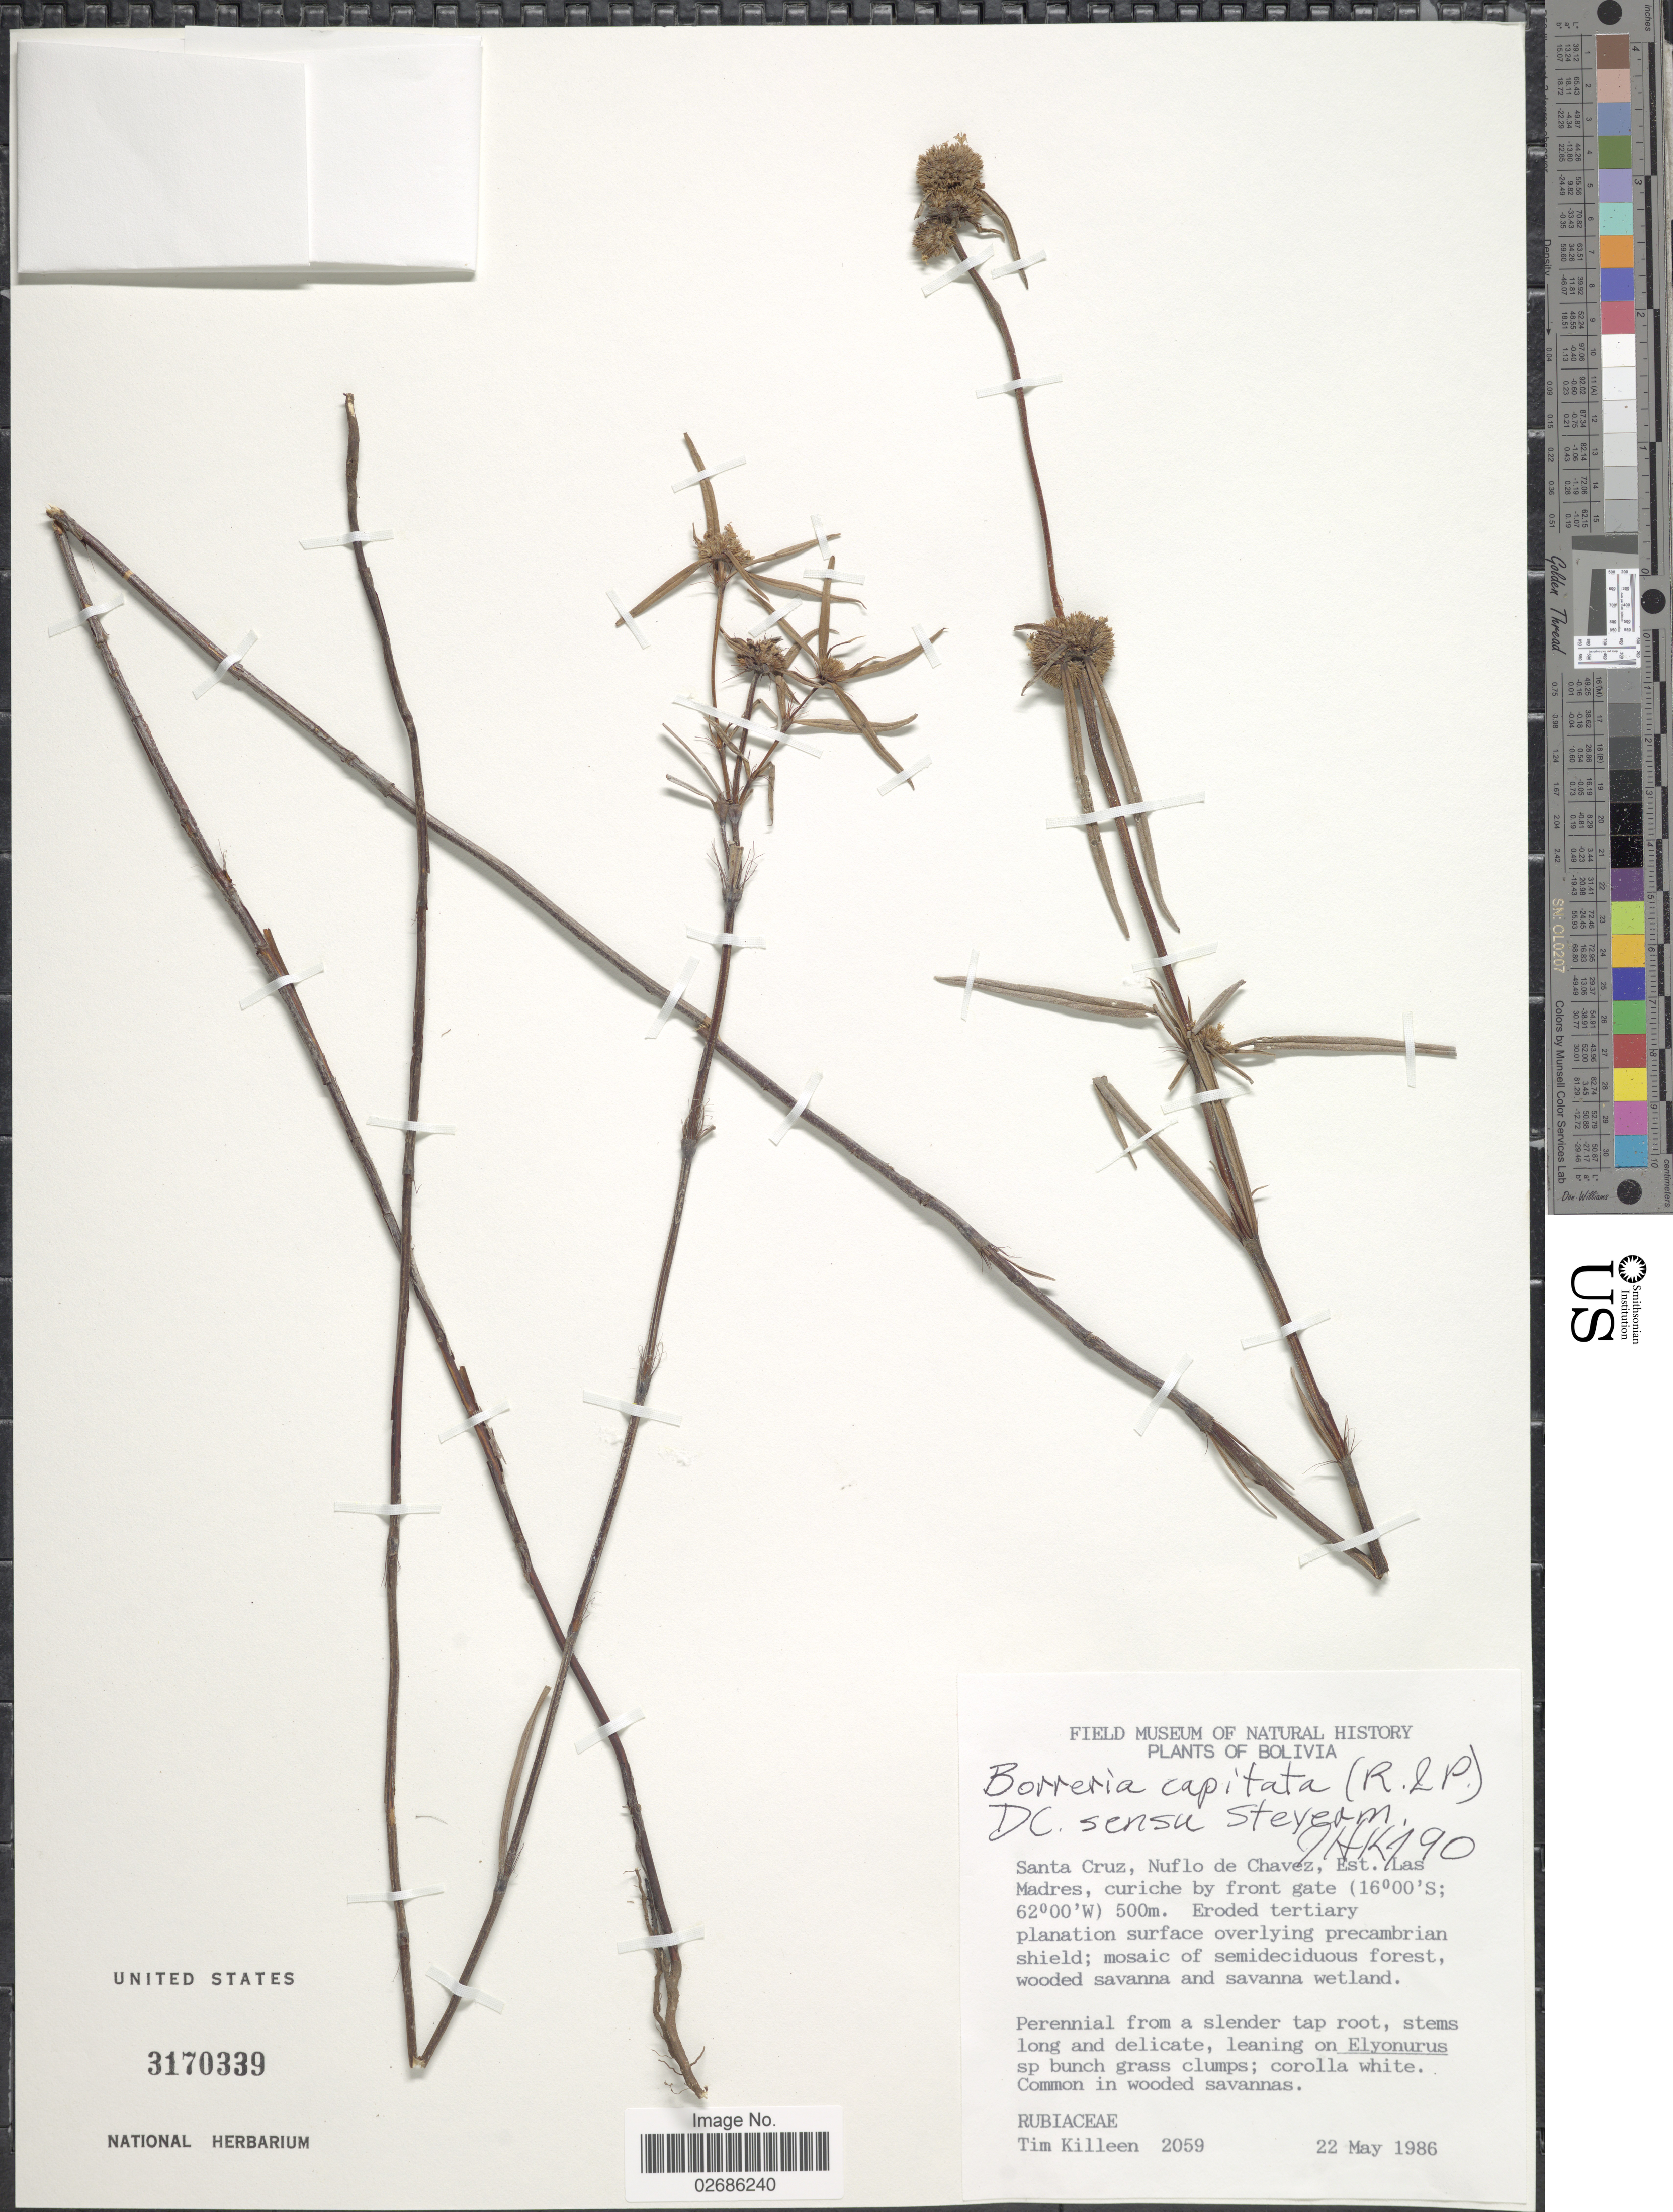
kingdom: Plantae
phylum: Tracheophyta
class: Magnoliopsida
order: Gentianales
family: Rubiaceae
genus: Borreria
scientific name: Borreria capitata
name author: (Ruiz & Pav.) DC.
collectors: T. J. Killeen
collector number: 2059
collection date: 1986-05-22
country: Bolivia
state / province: Santa Cruz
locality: Santa Cruz, Nuflo de Chavez, Est. Las Madres, curiche by front gate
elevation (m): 500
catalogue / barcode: US 3170339